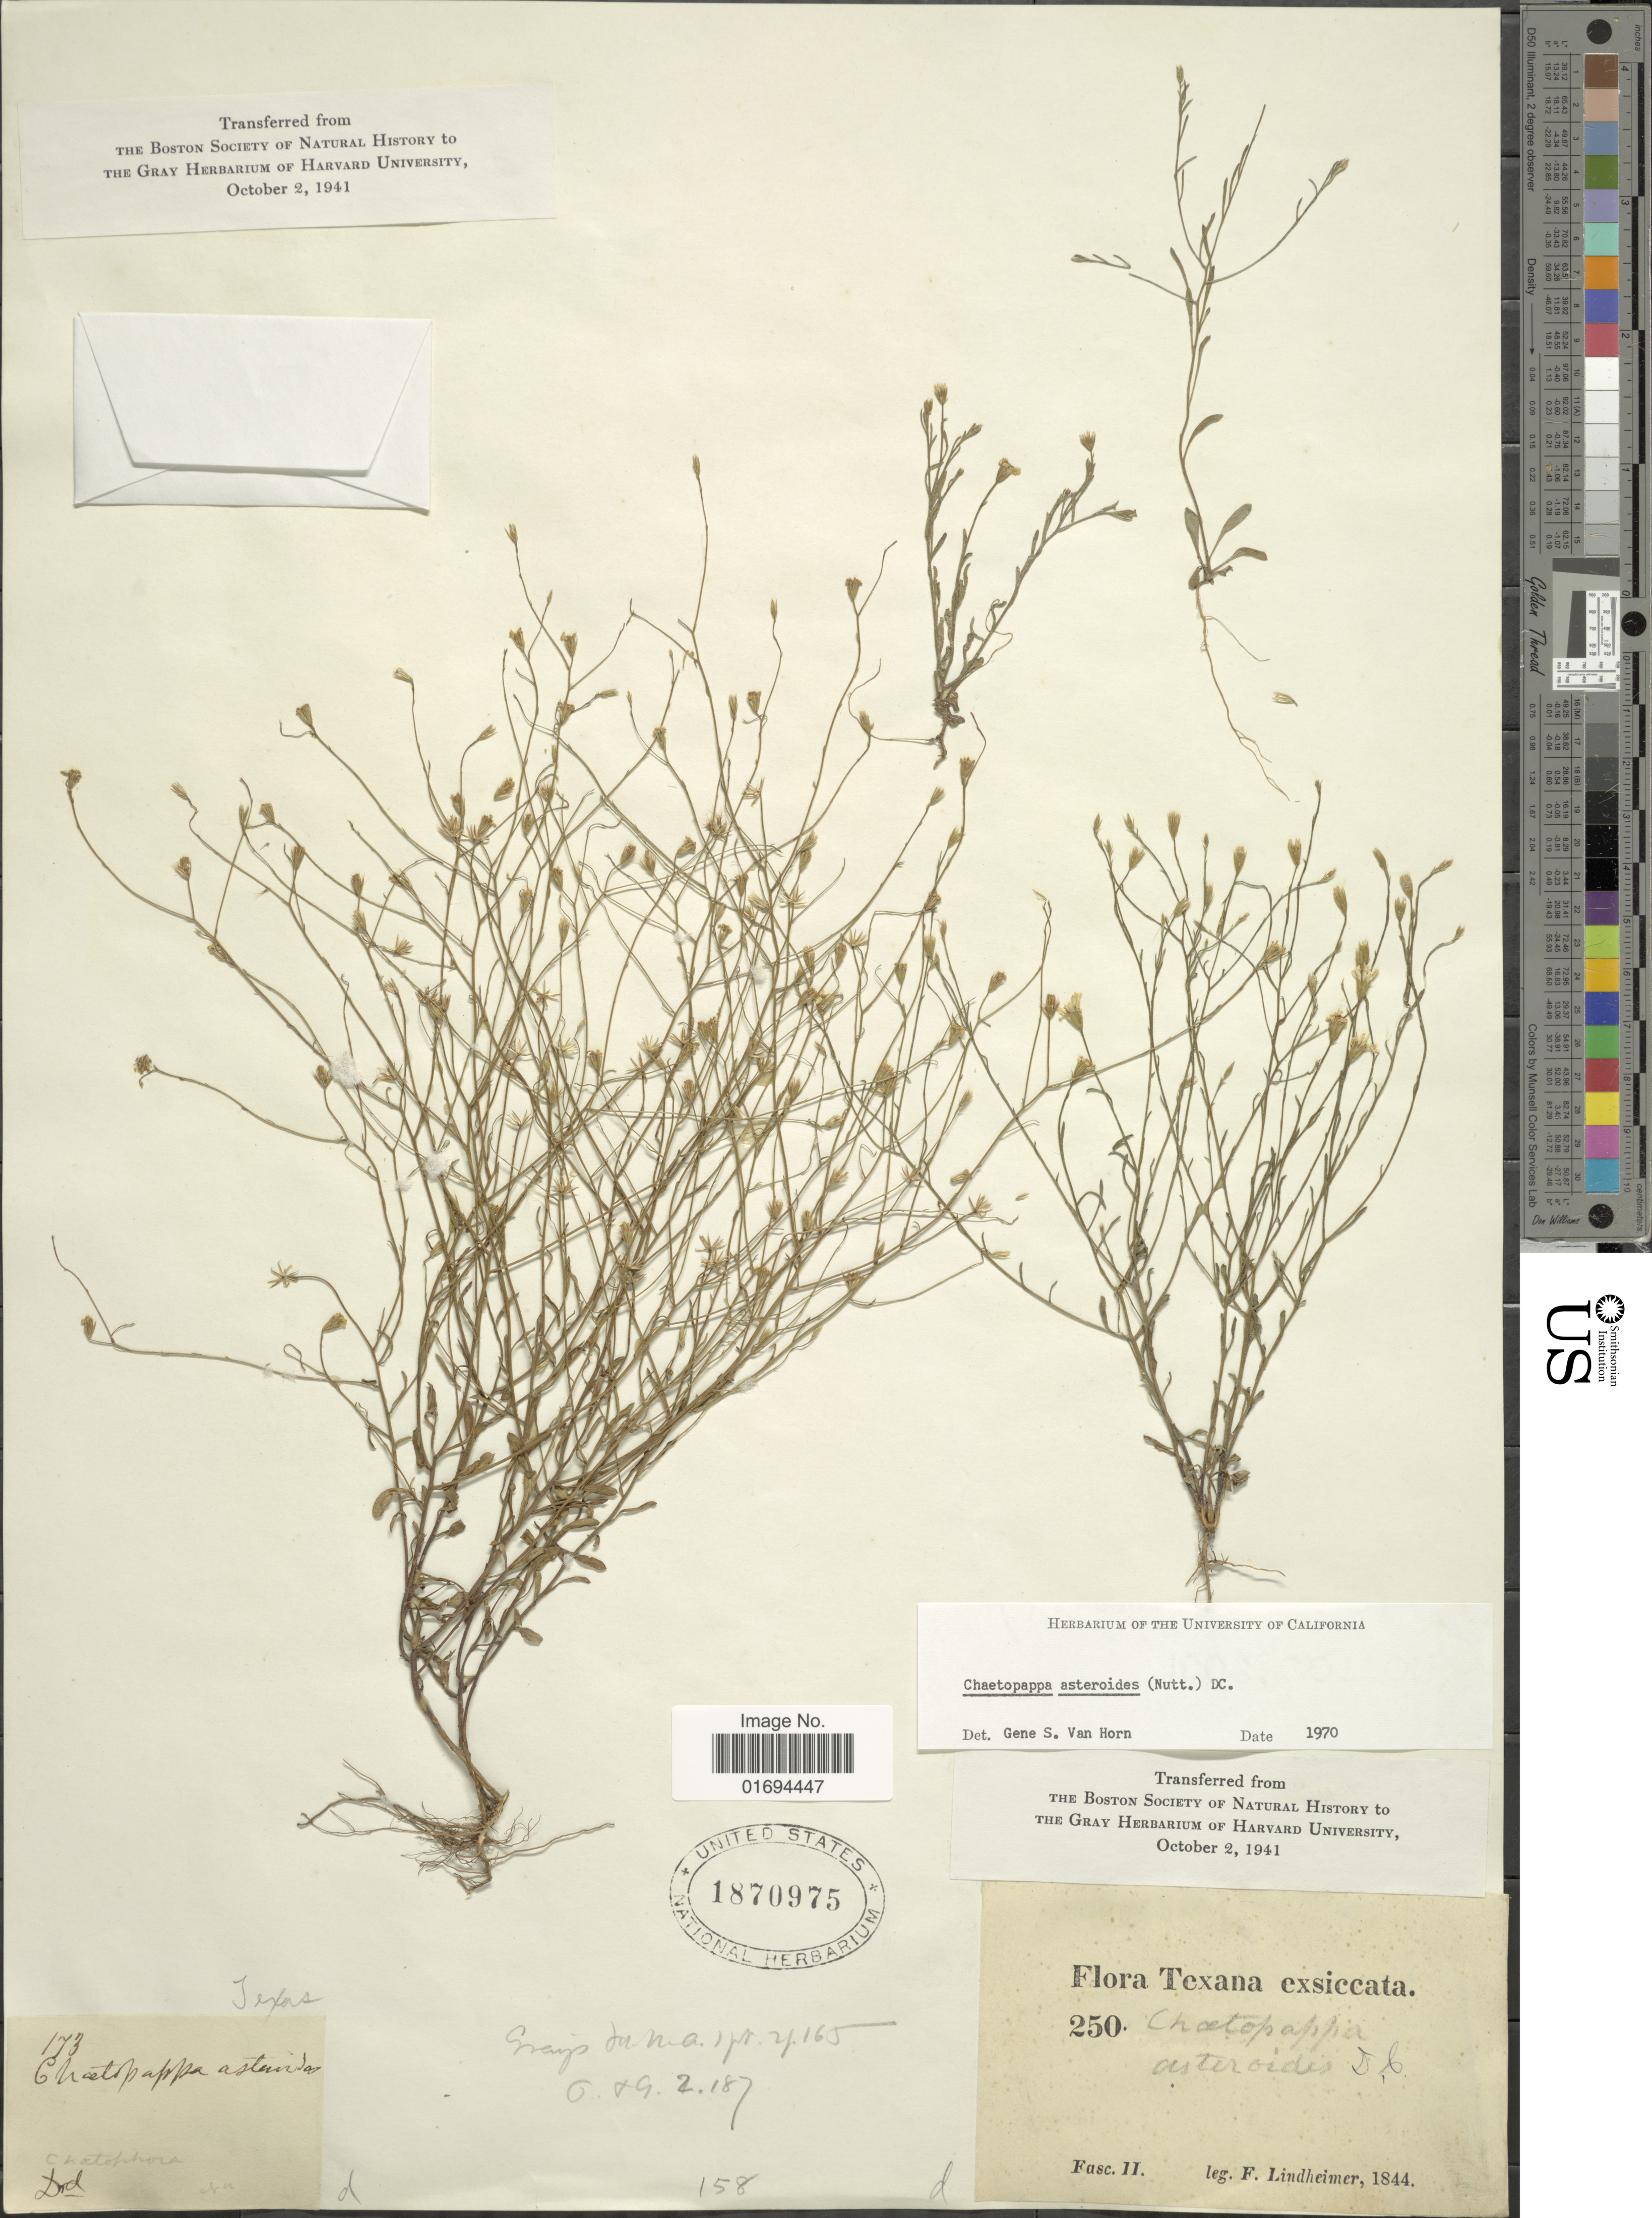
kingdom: Plantae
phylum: Tracheophyta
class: Magnoliopsida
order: Asterales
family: Asteraceae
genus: Chaetopappa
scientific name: Chaetopappa asteroides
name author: (Nutt.) DC.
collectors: F. Lindheimer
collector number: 250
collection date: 1844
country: United States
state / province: Texas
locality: Texana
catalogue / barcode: US 1870975